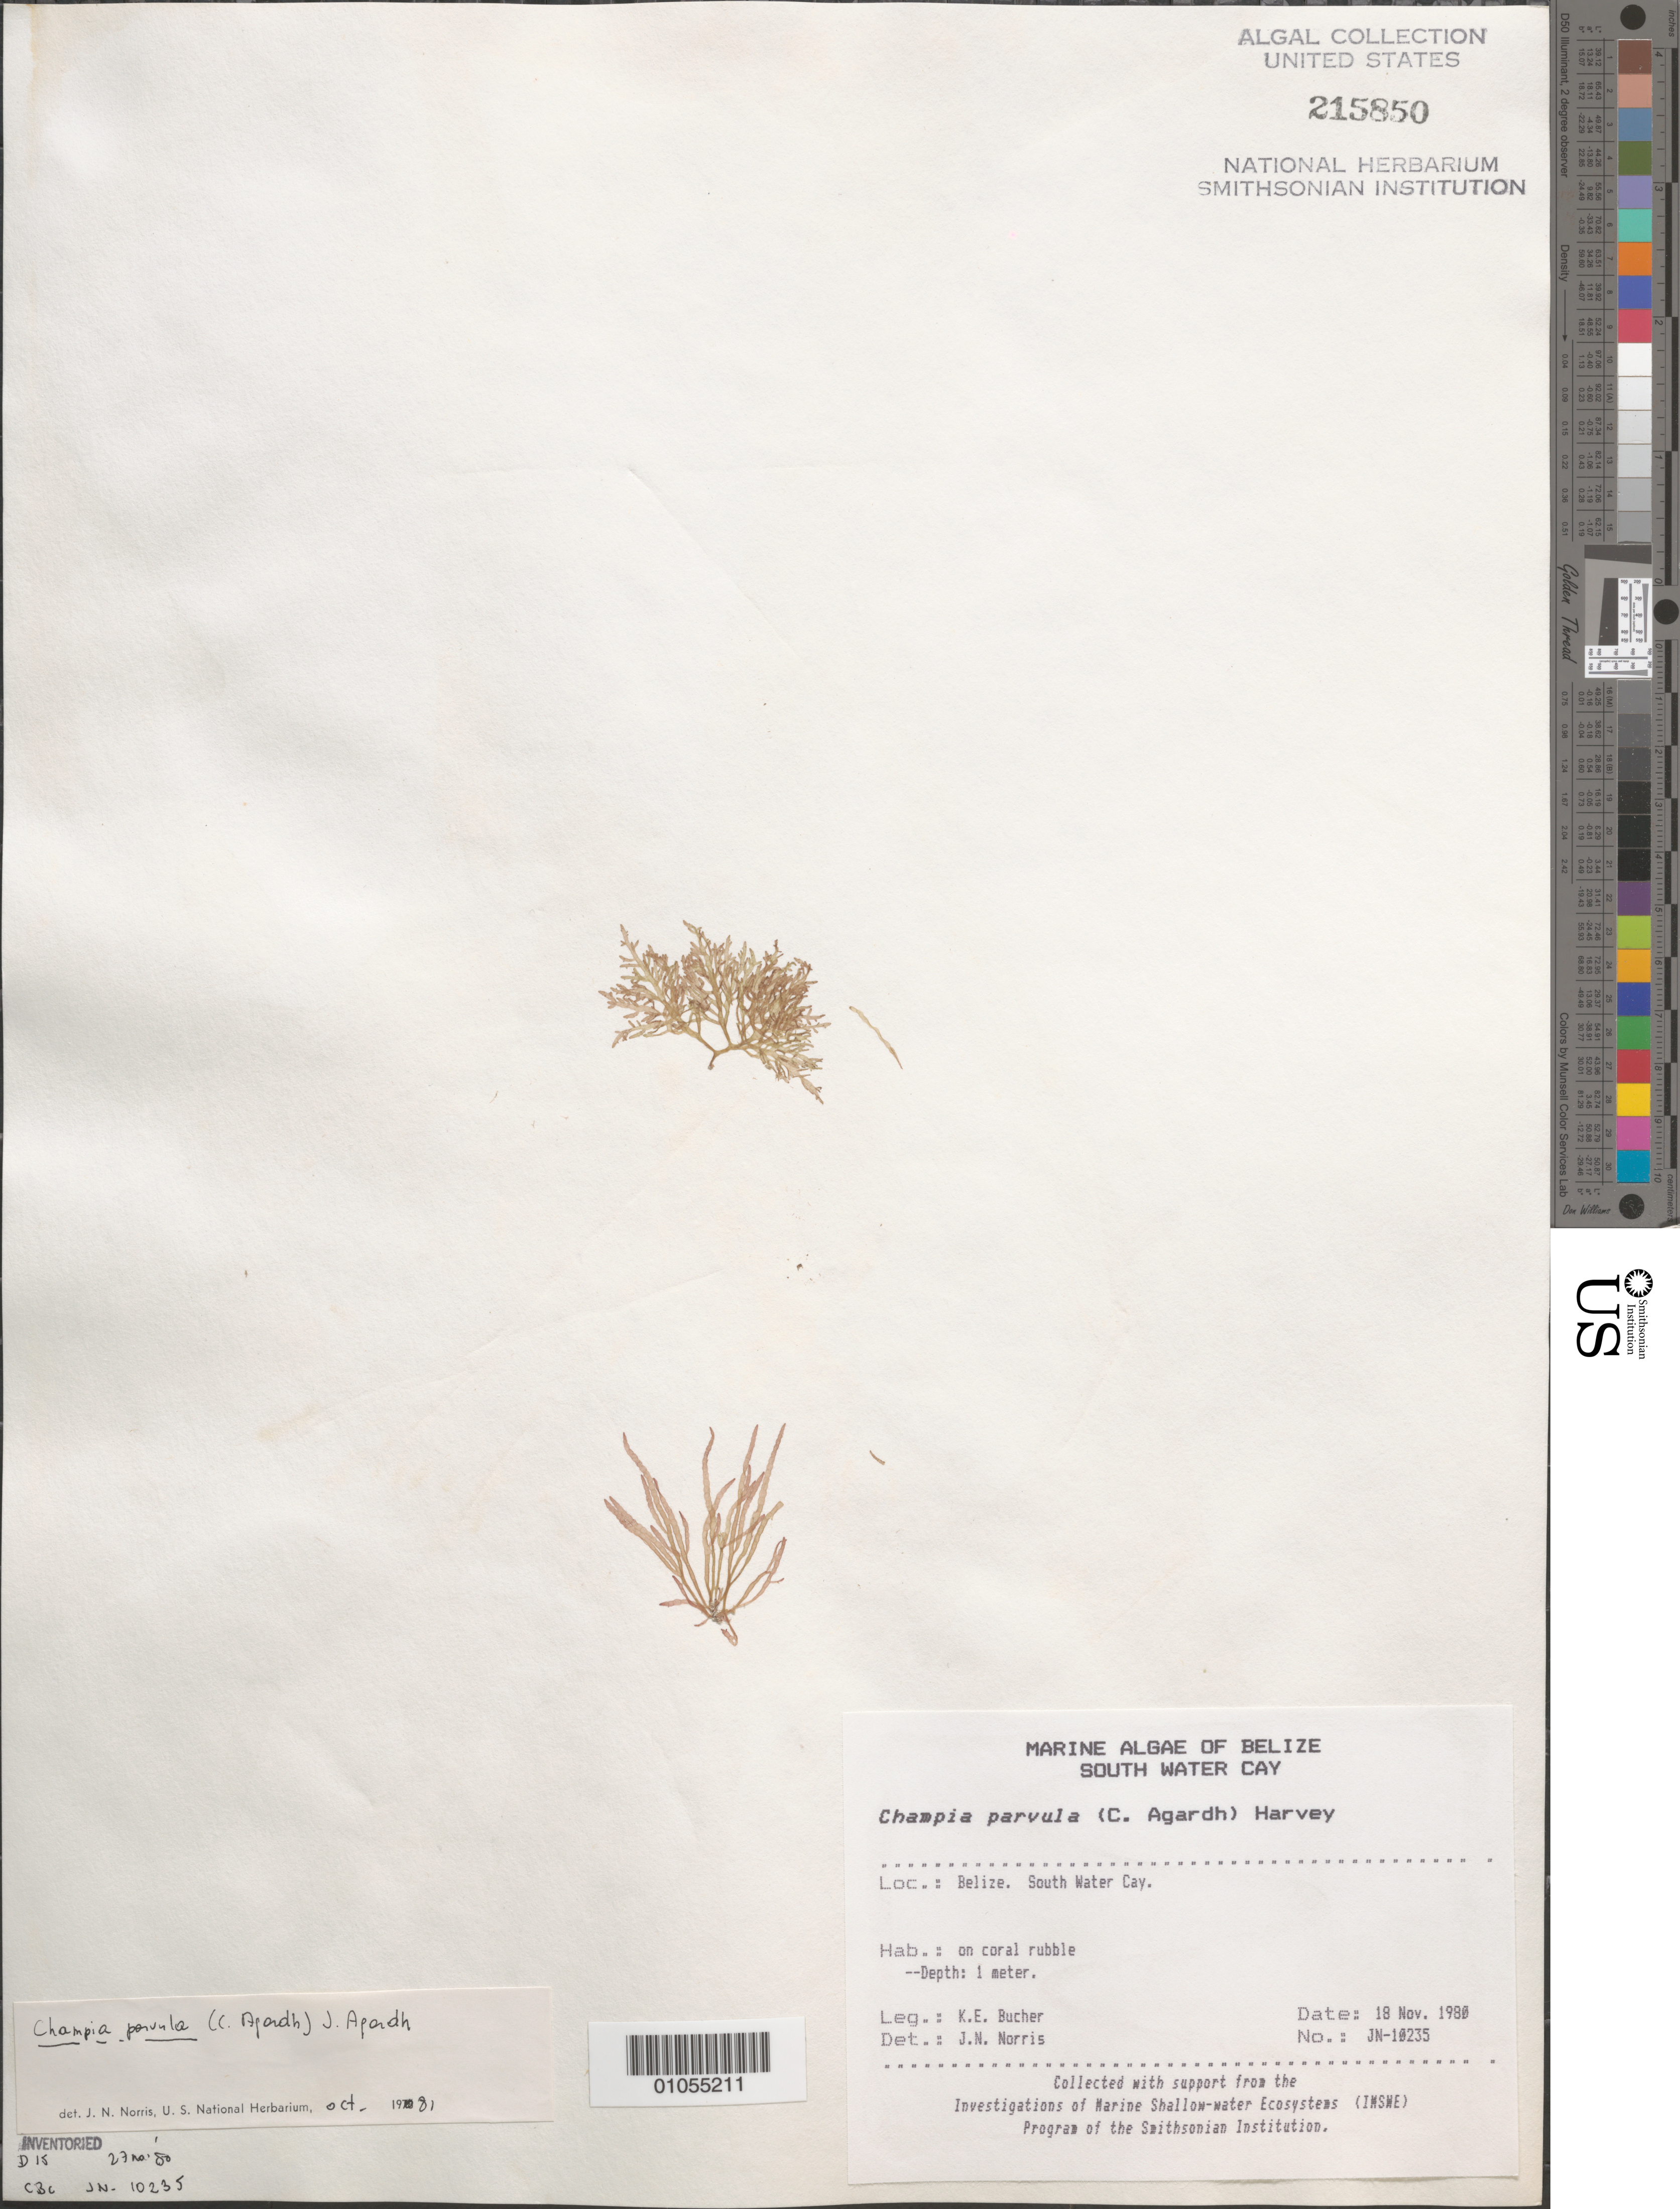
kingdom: Plantae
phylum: Rhodophyta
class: Florideophyceae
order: Rhodymeniales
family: Champiaceae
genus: Champia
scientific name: Champia parvula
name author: (C. Agardh) Harv.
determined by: Norris, James N.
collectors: K. E. Bucher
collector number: JN-10235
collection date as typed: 18 Nov 1980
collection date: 1980-11-18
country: Belize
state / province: Stann Creek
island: South Water Cay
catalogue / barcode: US 215850